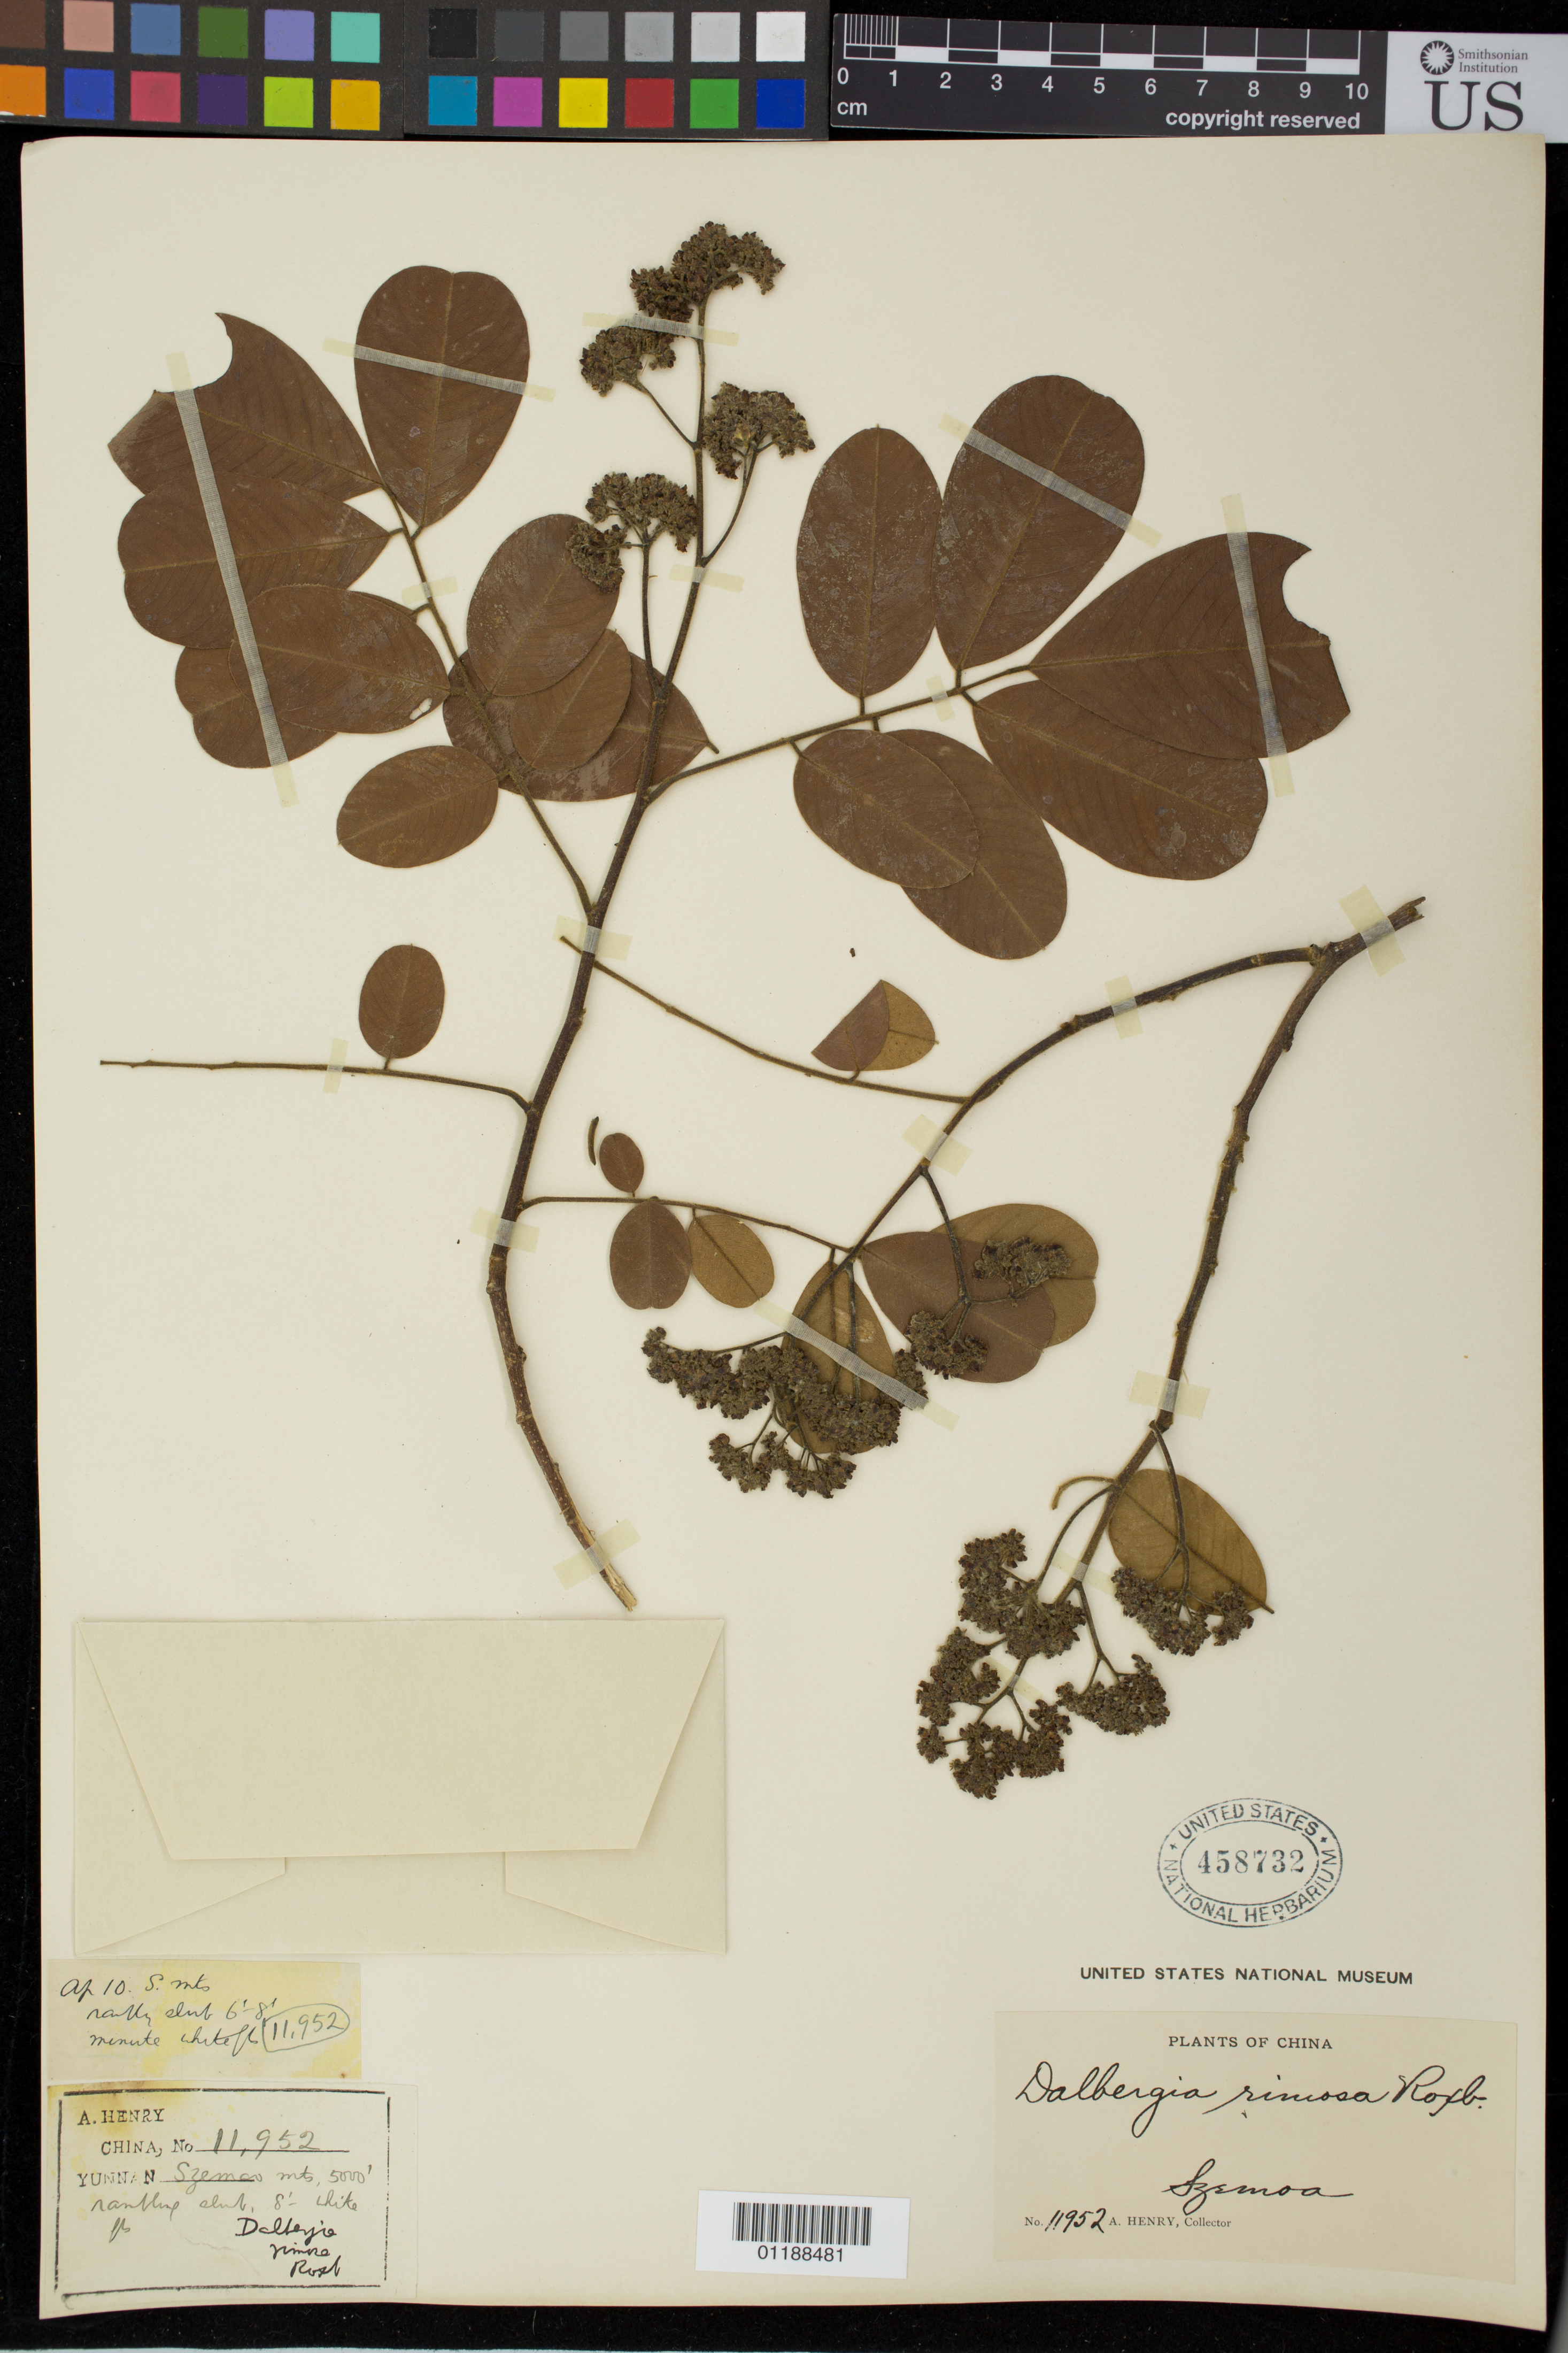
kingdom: Plantae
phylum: Tracheophyta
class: Magnoliopsida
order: Fabales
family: Fabaceae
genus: Dalbergia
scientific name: Dalbergia rimosa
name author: Roxb.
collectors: A. Henry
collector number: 11952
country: China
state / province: Yunnan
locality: Szemao mts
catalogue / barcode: US 458732